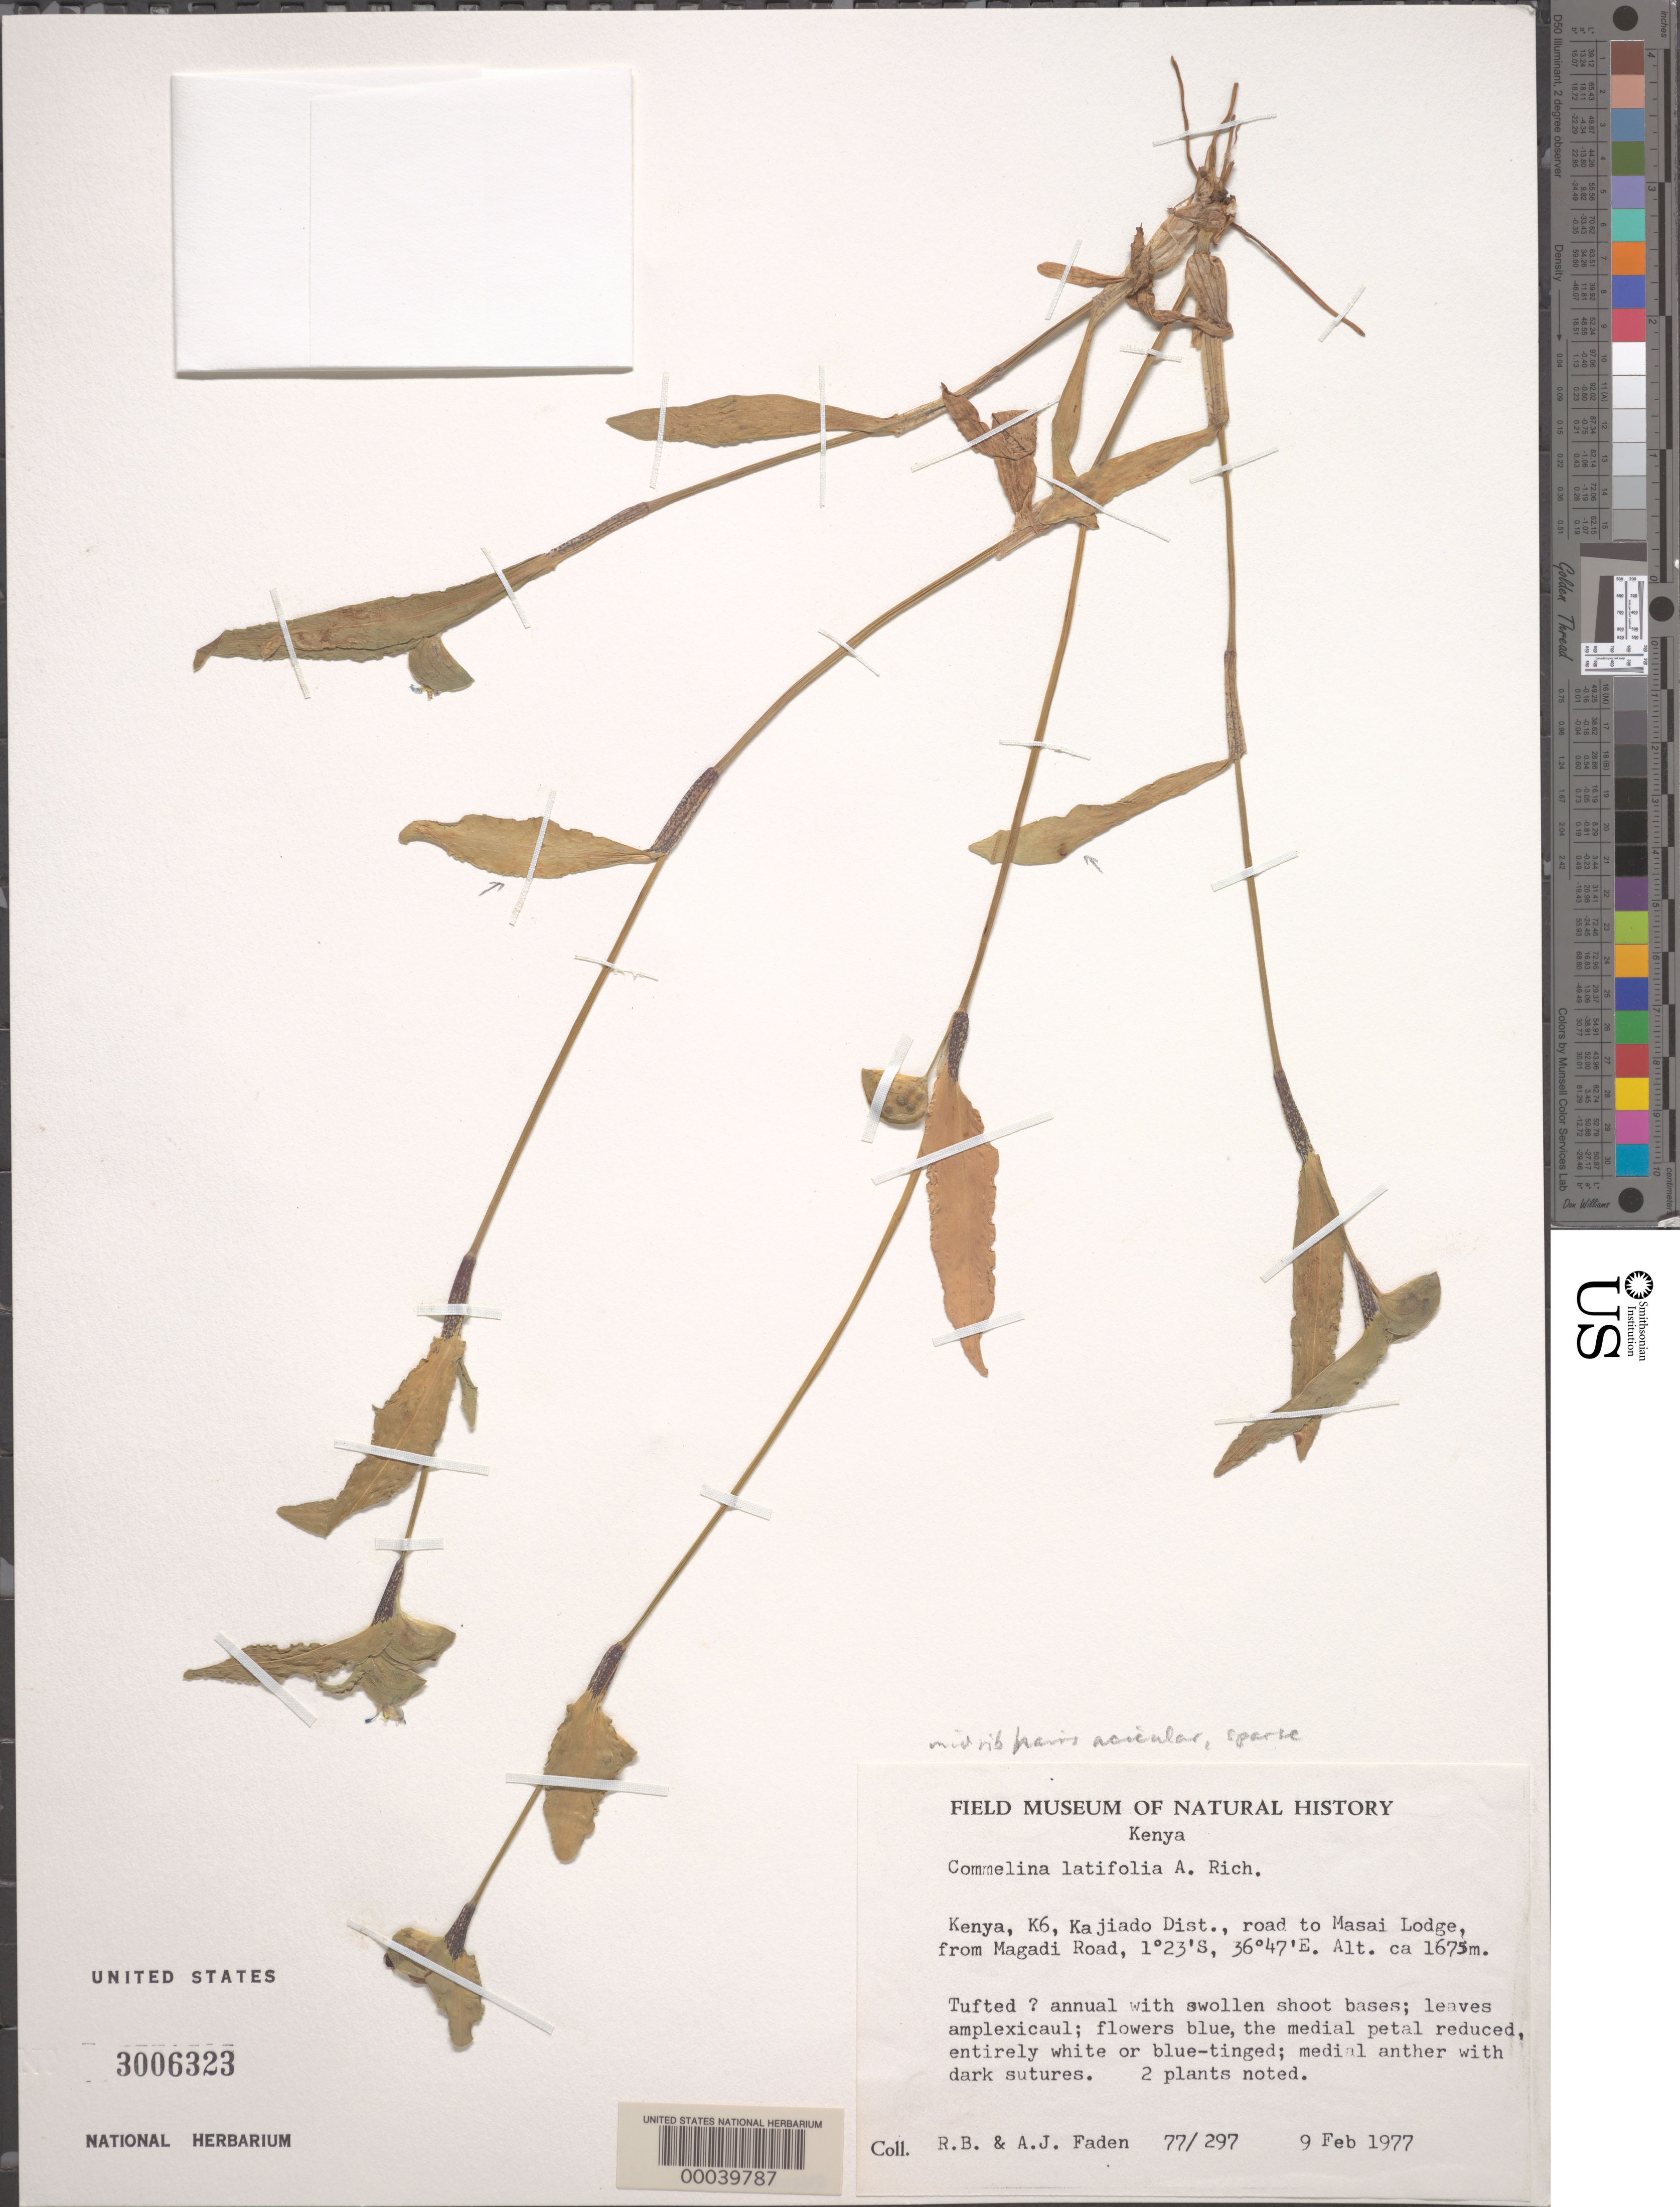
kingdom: Plantae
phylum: Tracheophyta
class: Liliopsida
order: Commelinales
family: Commelinaceae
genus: Commelina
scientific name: Commelina latifolia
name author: Hochst. ex A. Rich.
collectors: R. B. Faden & A. J. Faden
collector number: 77/297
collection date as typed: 09 Feb 1977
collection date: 1977-02-09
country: Kenya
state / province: Kajiado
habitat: Roadside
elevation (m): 1675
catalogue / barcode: US 3006323